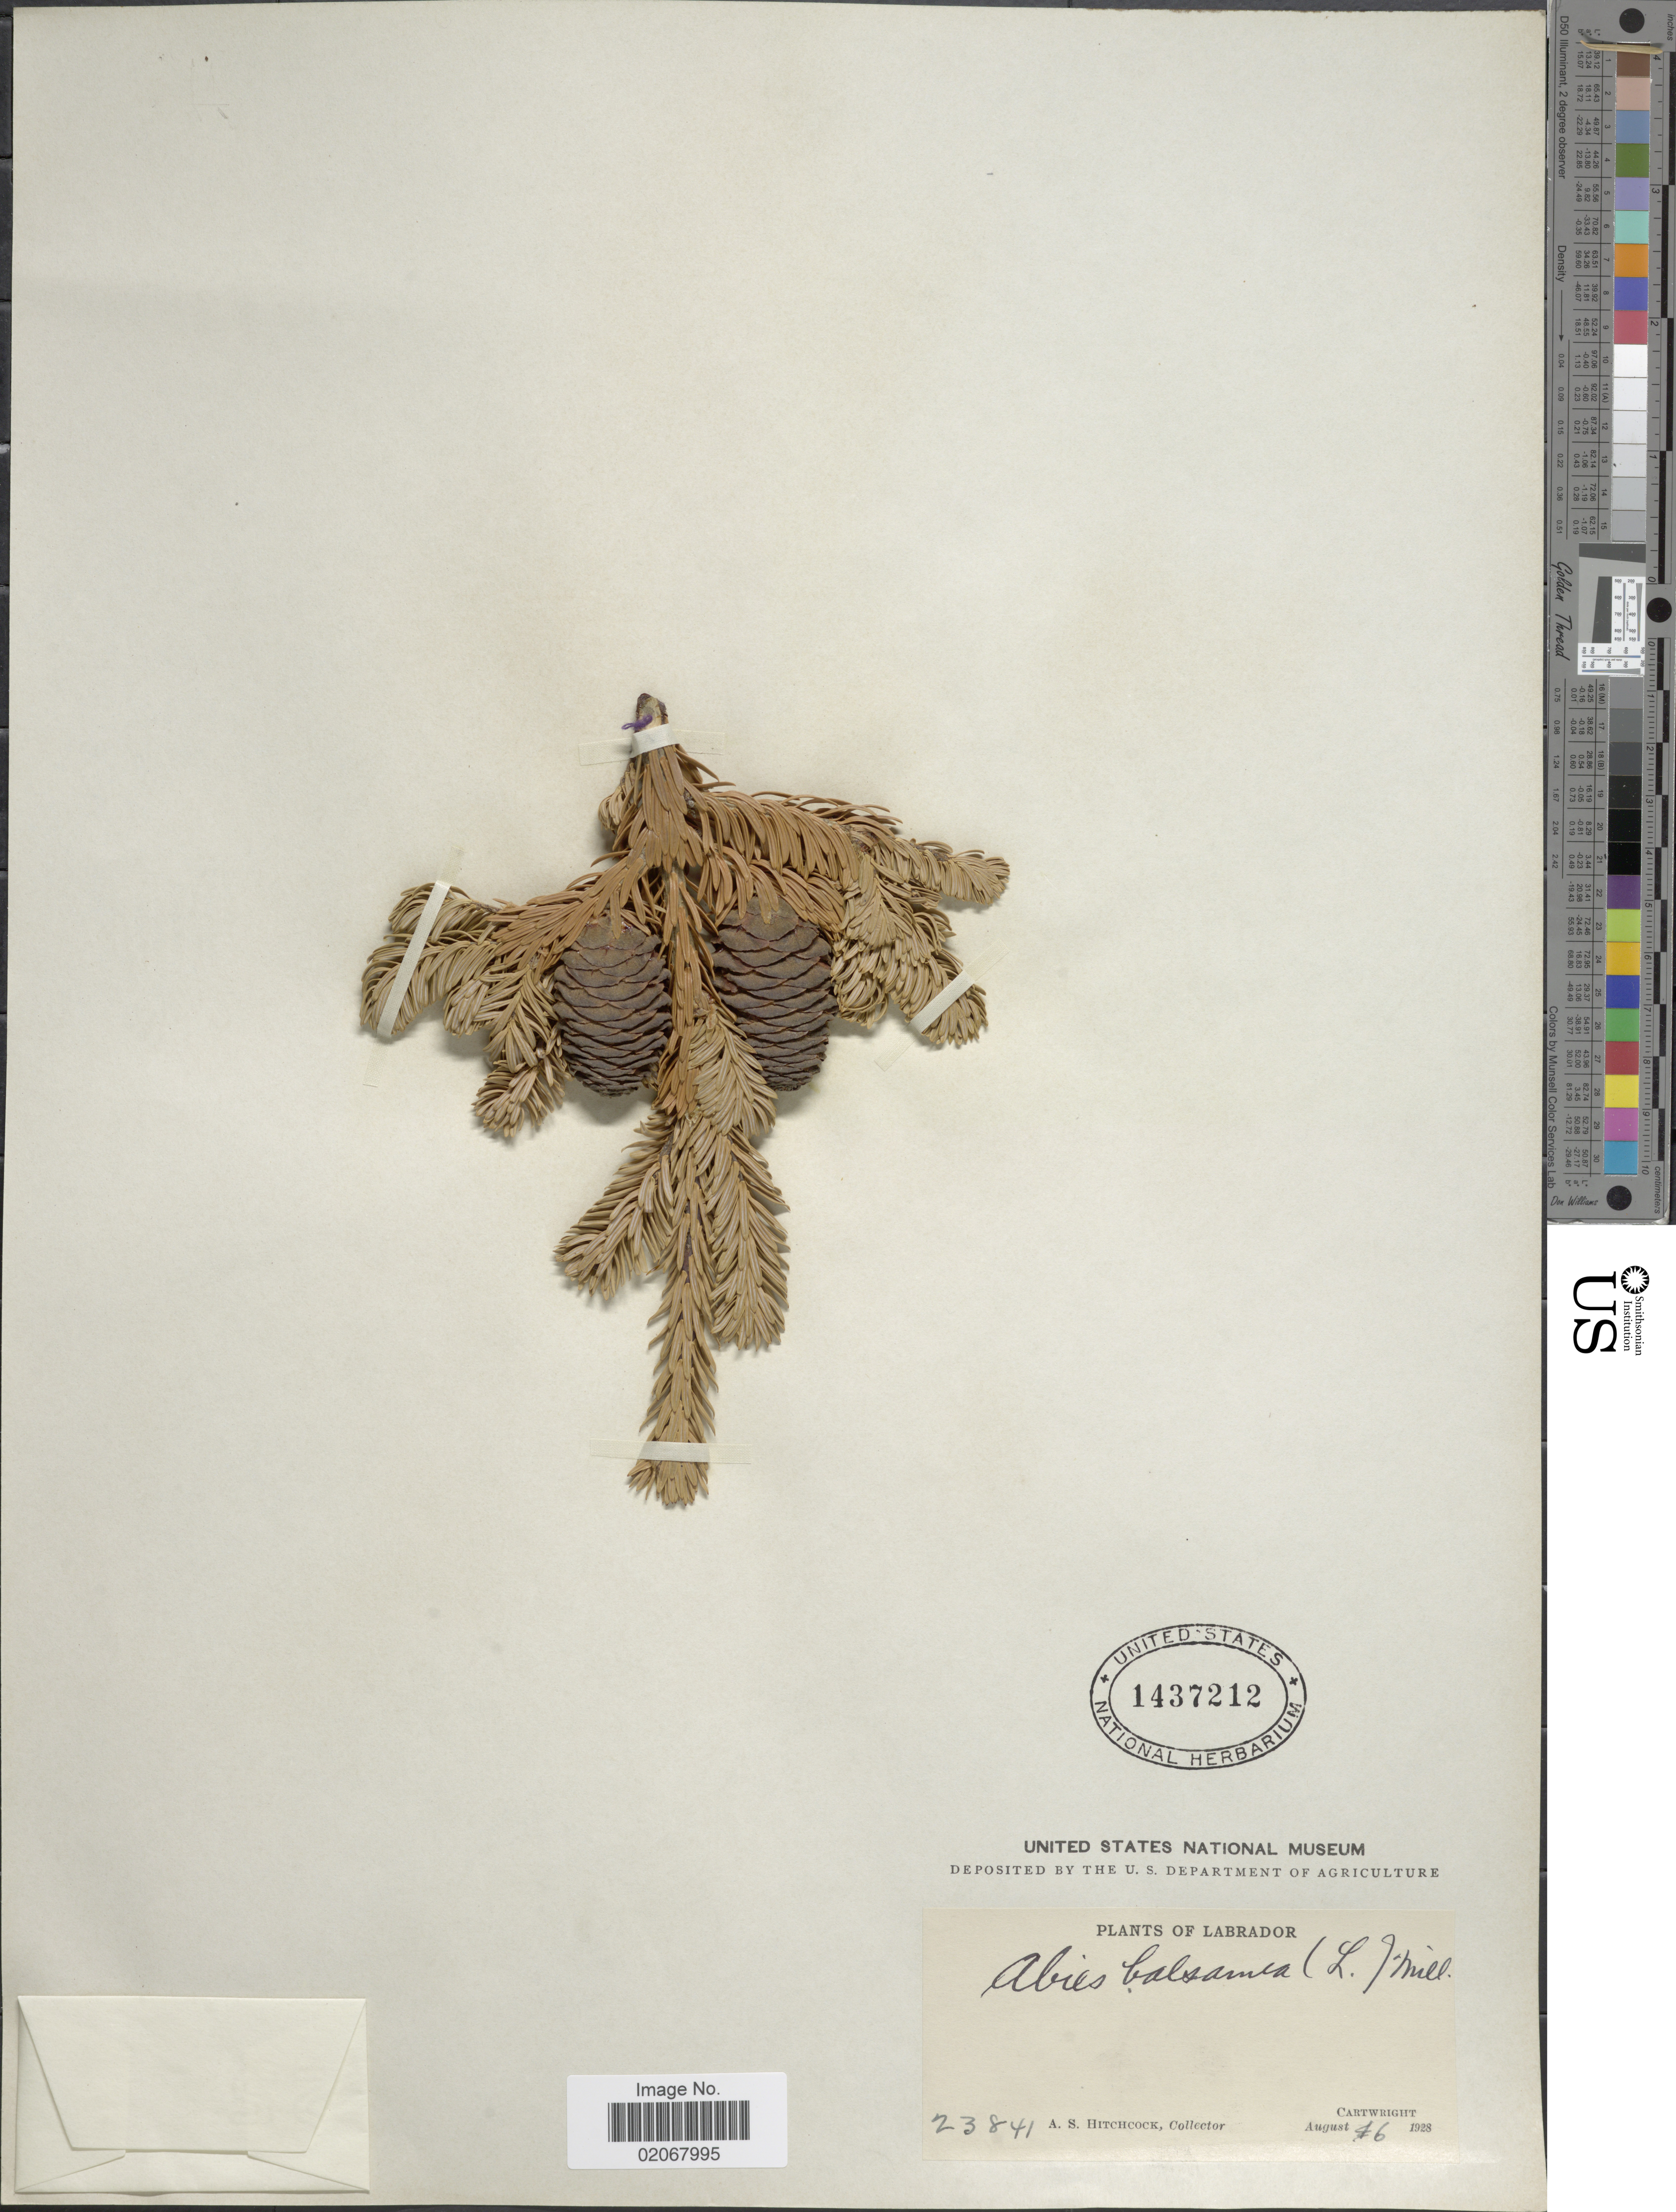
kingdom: Plantae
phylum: Tracheophyta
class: Pinopsida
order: Pinales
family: Pinaceae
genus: Abies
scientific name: Abies balsamea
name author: (L.) Mill.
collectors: A. S. Hitchcock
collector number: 23841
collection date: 1928-09-06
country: Canada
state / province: Newfoundland and Labrador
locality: Labrador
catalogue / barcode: US 1437212